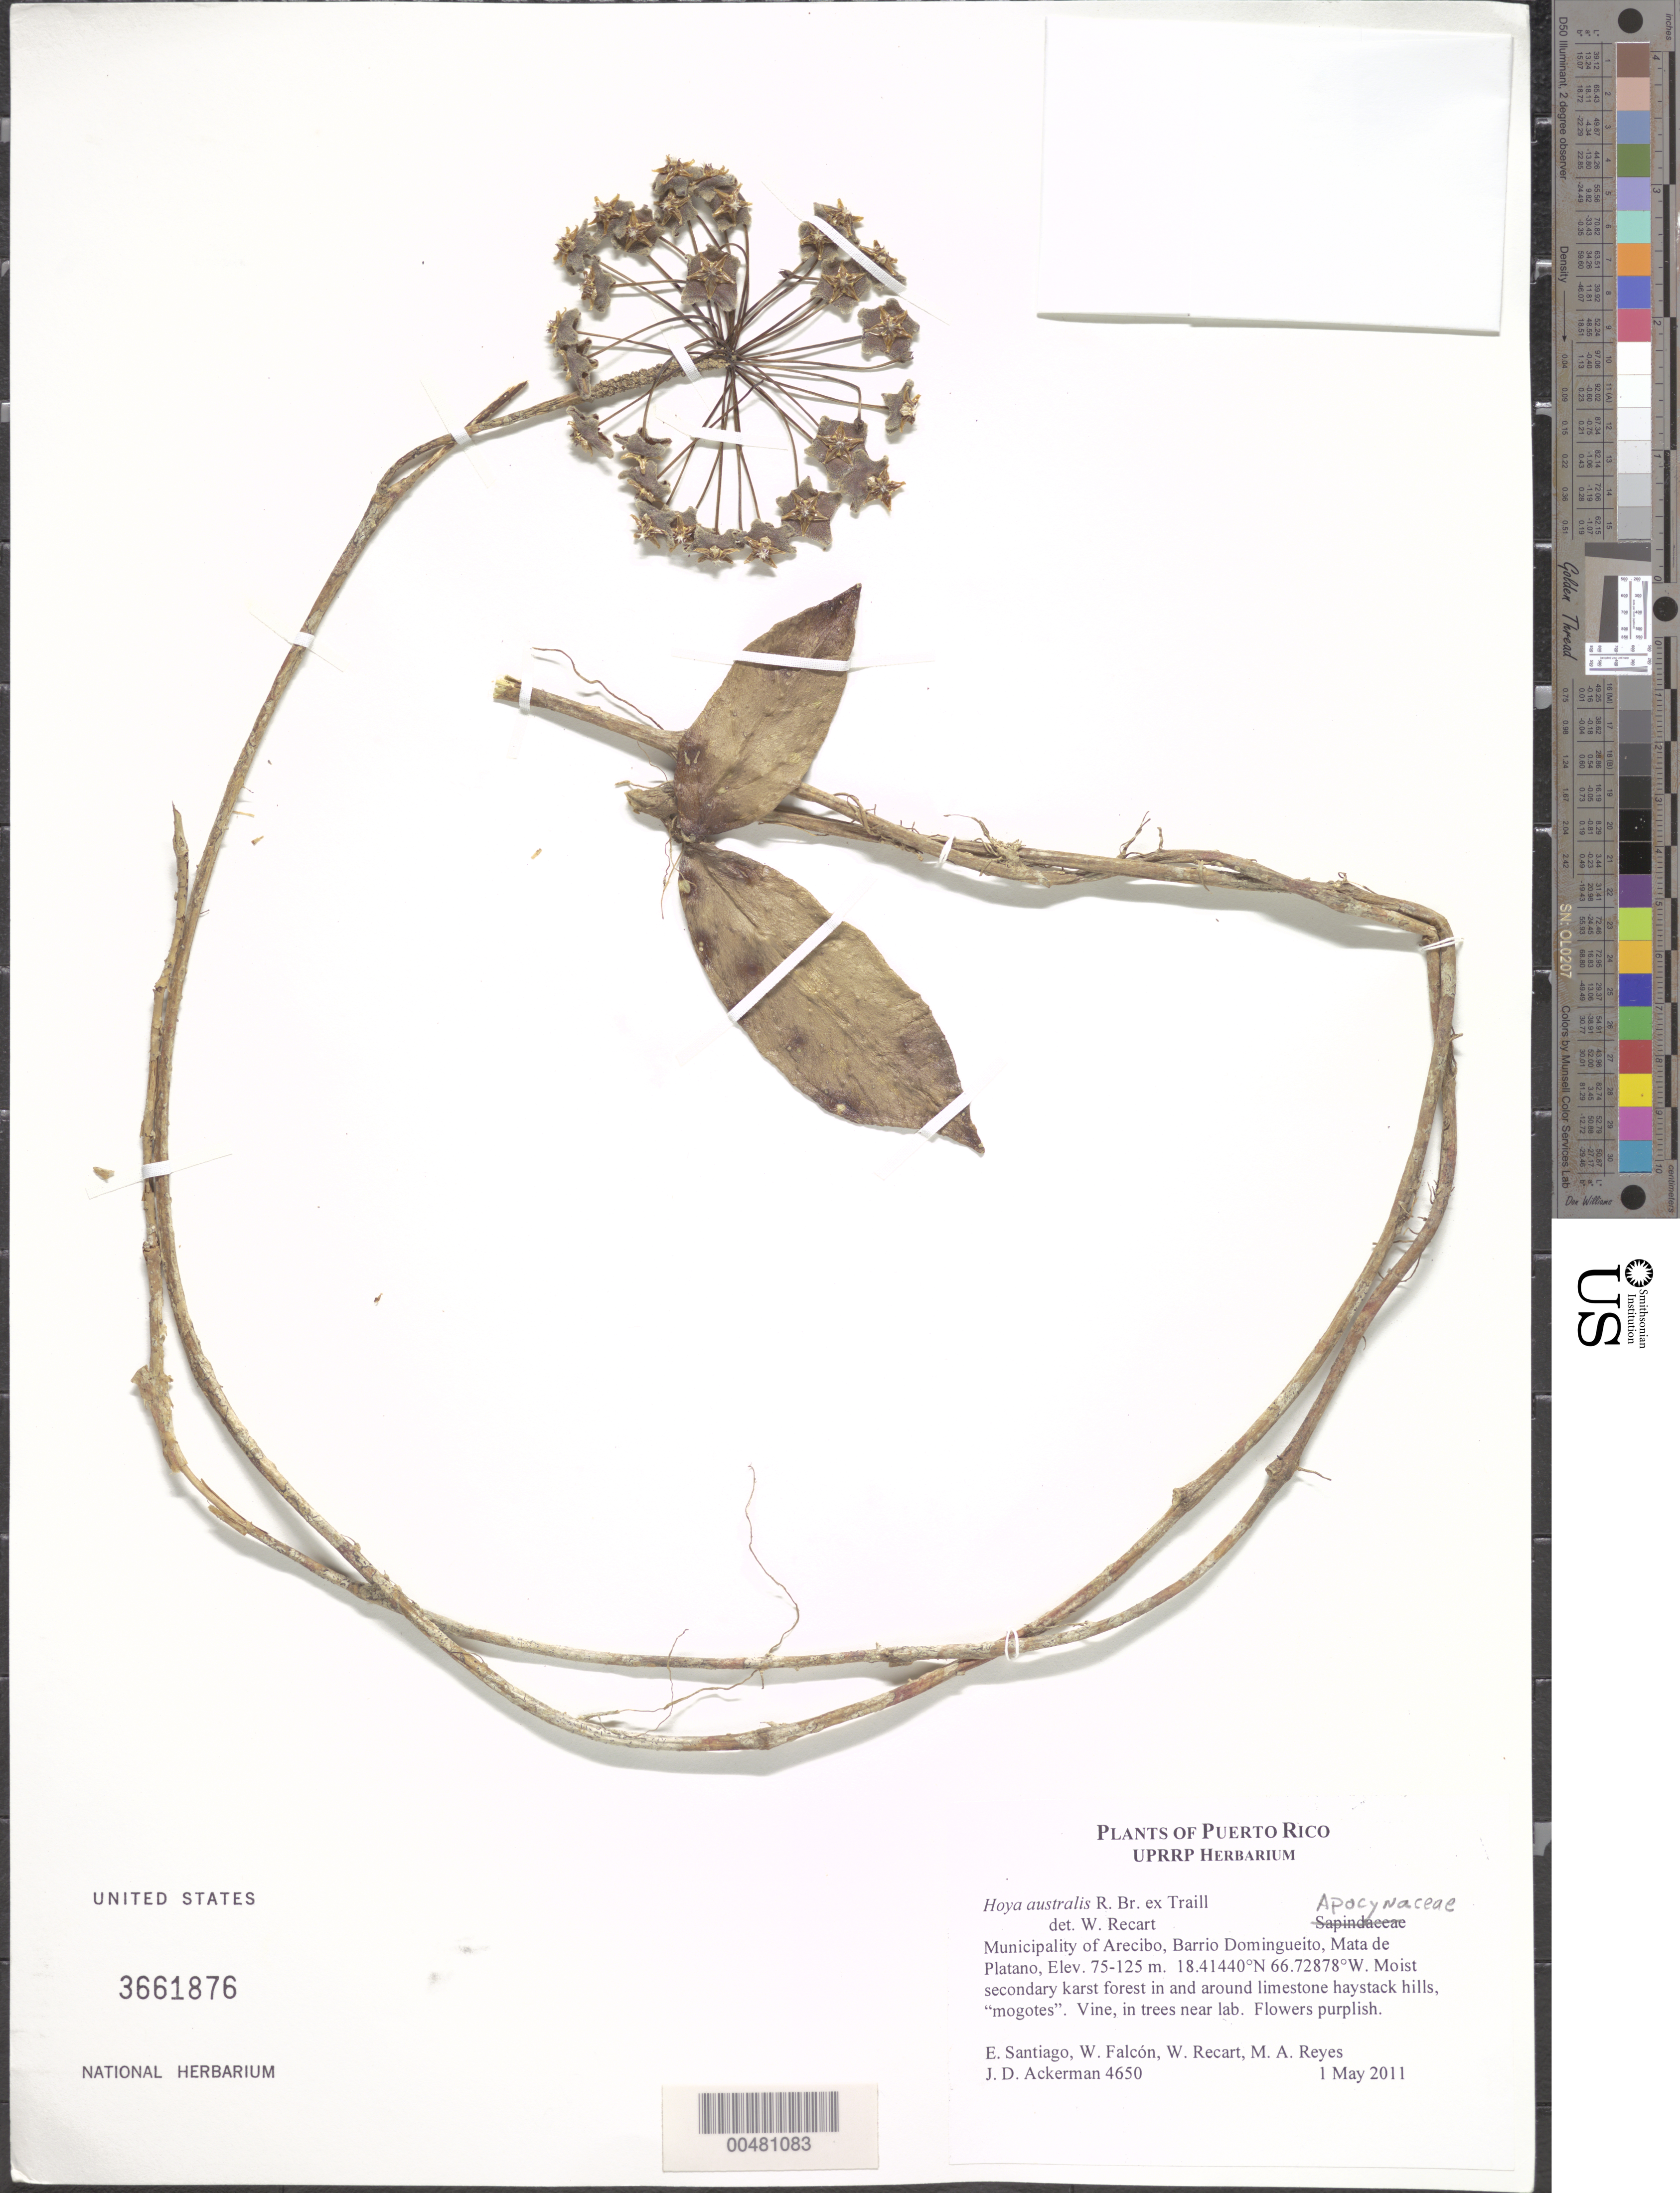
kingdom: Plantae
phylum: Tracheophyta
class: Magnoliopsida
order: Gentianales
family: Apocynaceae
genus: Hoya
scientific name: Hoya australis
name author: R. Br. ex J. Traill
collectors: J. D. Ackerman, E. Santiago, W. Falcón, W. Recart & M. Reyes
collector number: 4650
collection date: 2011-05-01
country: Puerto Rico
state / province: Arecibo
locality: Barrio Domingueito, Mata de Platano.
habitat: Moist secondary karst forest in and around limestone haystack hills, "mogotes". In trees near lab.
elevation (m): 75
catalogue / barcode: US 3661876